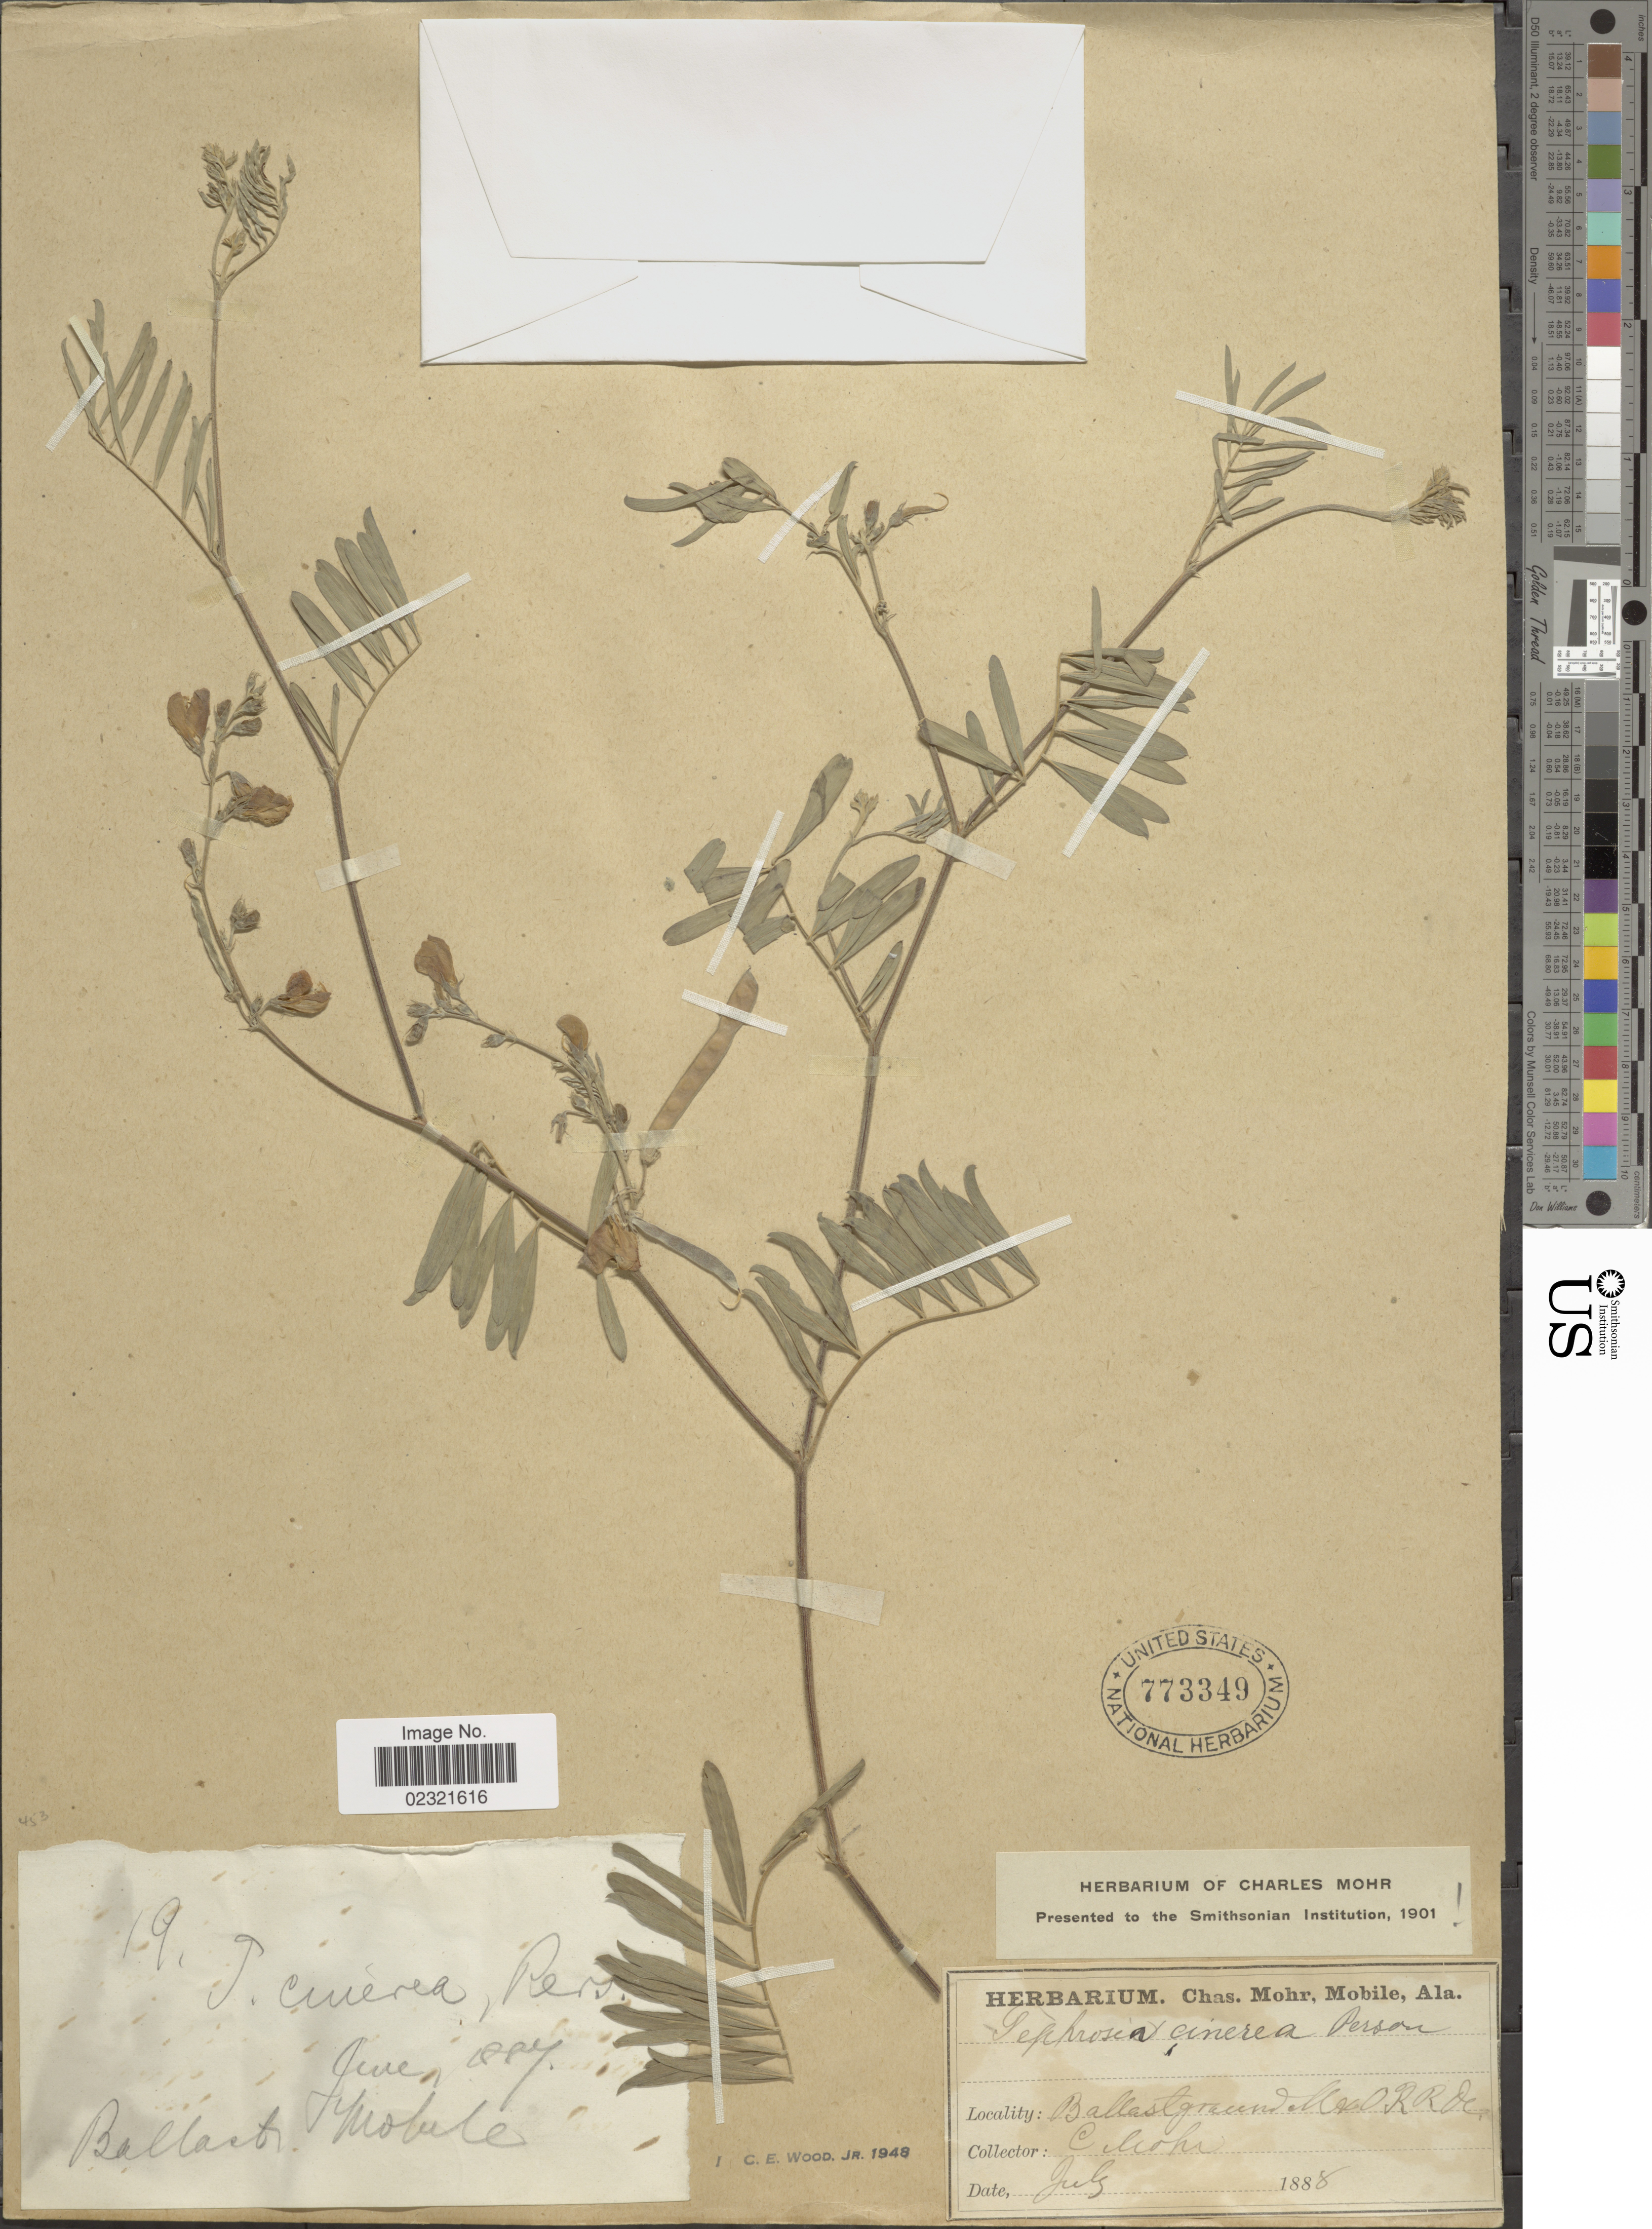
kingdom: Plantae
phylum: Tracheophyta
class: Magnoliopsida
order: Fabales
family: Fabaceae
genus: Tephrosia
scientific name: Tephrosia cinerea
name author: (L.) Pers.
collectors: C. T. Mohr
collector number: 19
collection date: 1888-07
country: United States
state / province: Alabama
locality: Ballast ground, Mobile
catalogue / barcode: US 773349